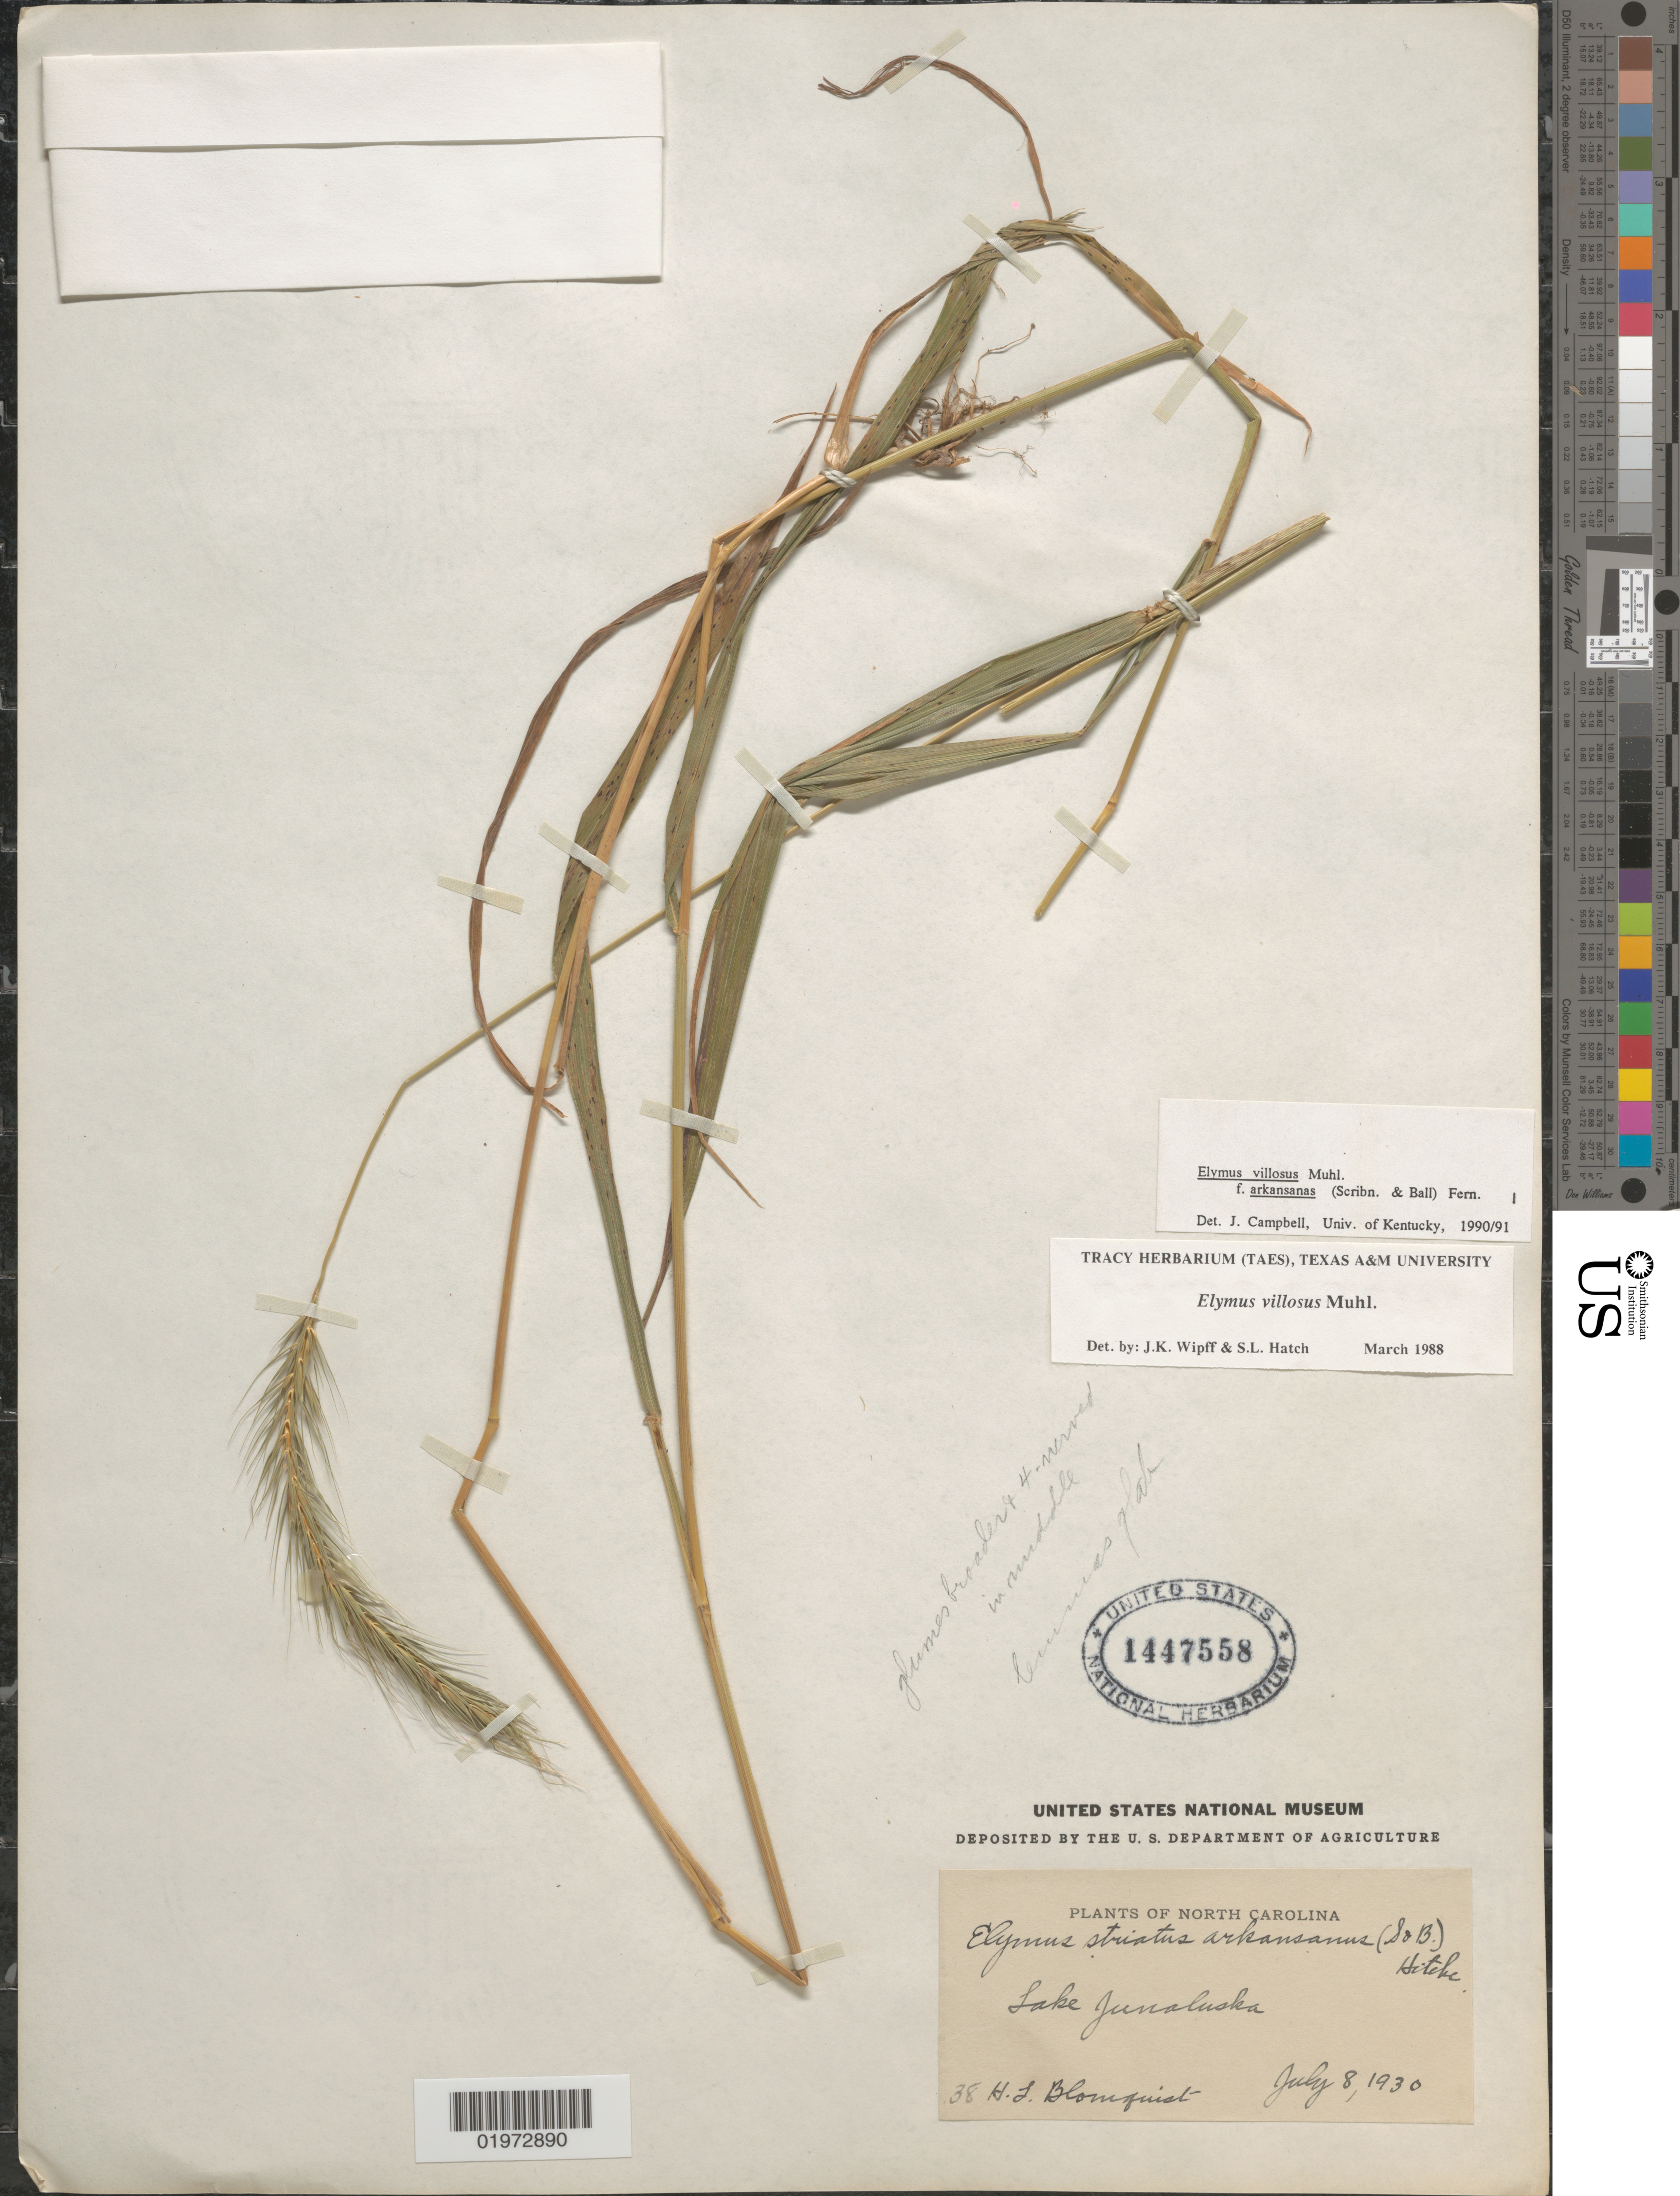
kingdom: Plantae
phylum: Tracheophyta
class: Liliopsida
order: Poales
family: Poaceae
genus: Elymus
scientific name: Elymus villosus var. arkansanus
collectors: H. Blomquist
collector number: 38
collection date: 1930-07-08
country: United States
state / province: North Carolina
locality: Lake Junaluska.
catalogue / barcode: US 1447558